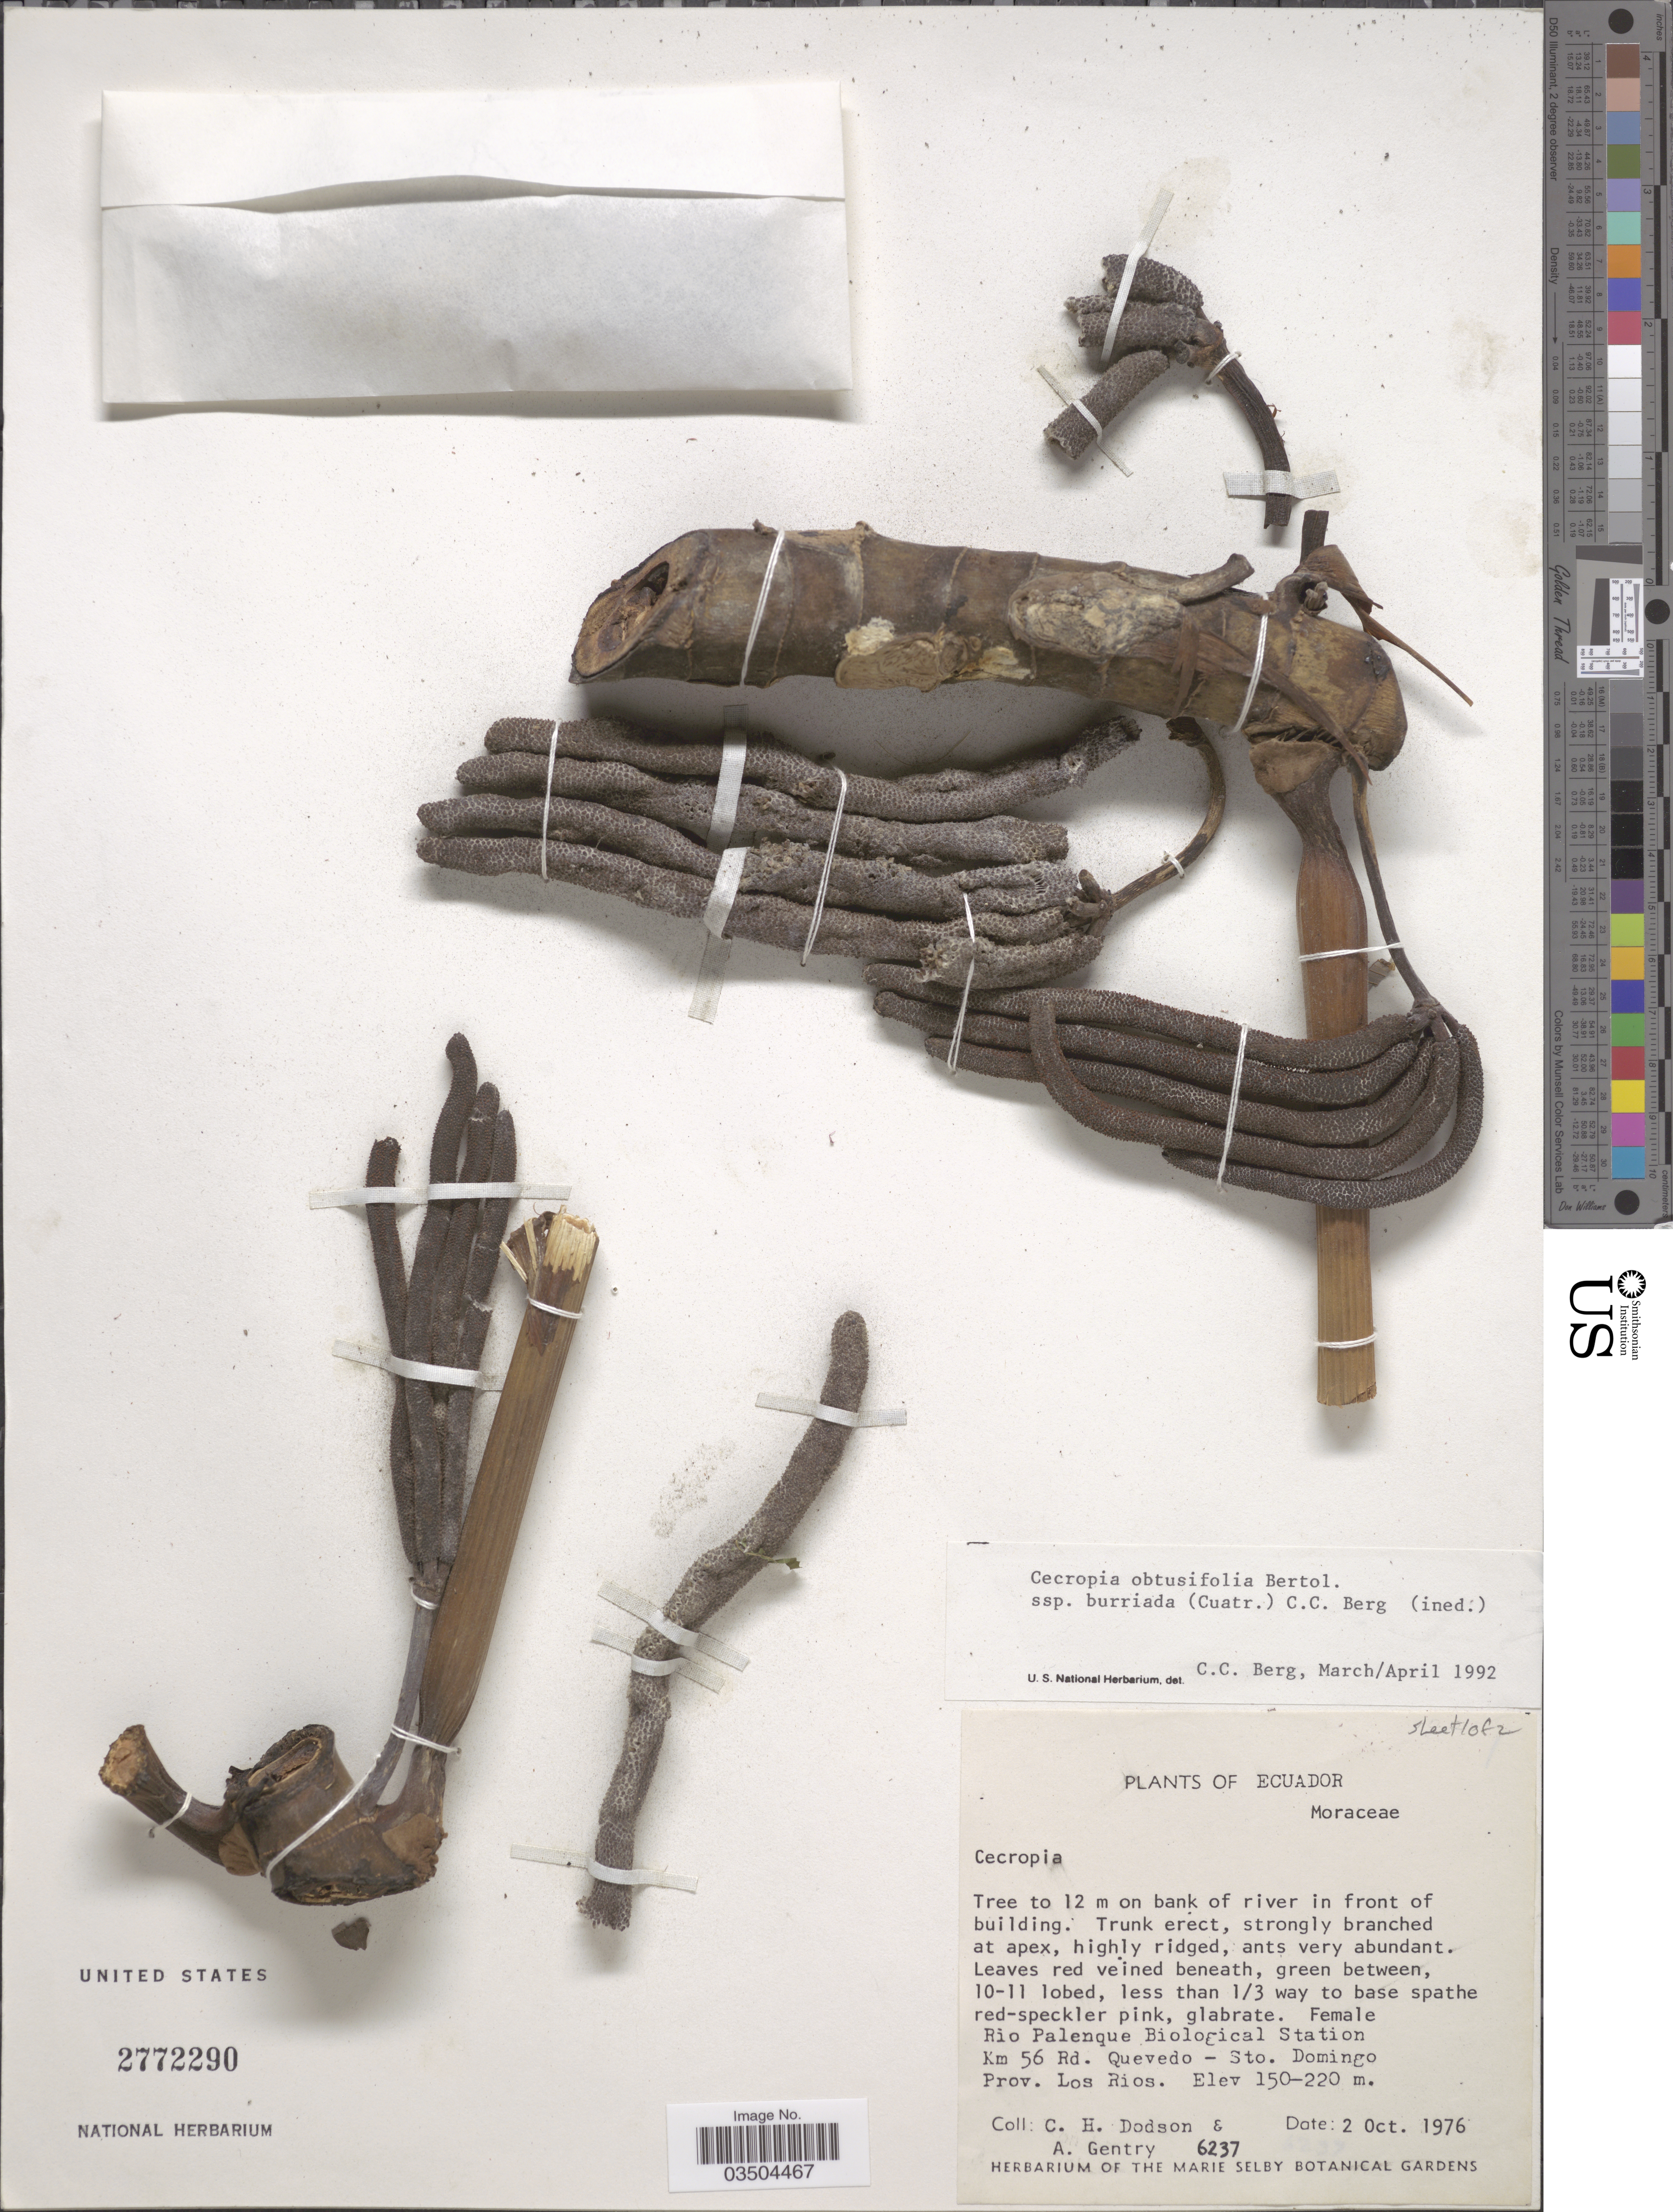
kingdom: Plantae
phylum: Tracheophyta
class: Magnoliopsida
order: Rosales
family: Urticaceae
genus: Cecropia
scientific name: Cecropia obtusifolia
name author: Bertol.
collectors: C. H. Dodson & A. H. Gentry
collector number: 6237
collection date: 1976-10-02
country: Ecuador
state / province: Los Ríos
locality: Rio Palenque Biological Station Km. 56 Rd. Quevedo - Sto. Domingo.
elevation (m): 150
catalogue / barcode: US 2772290